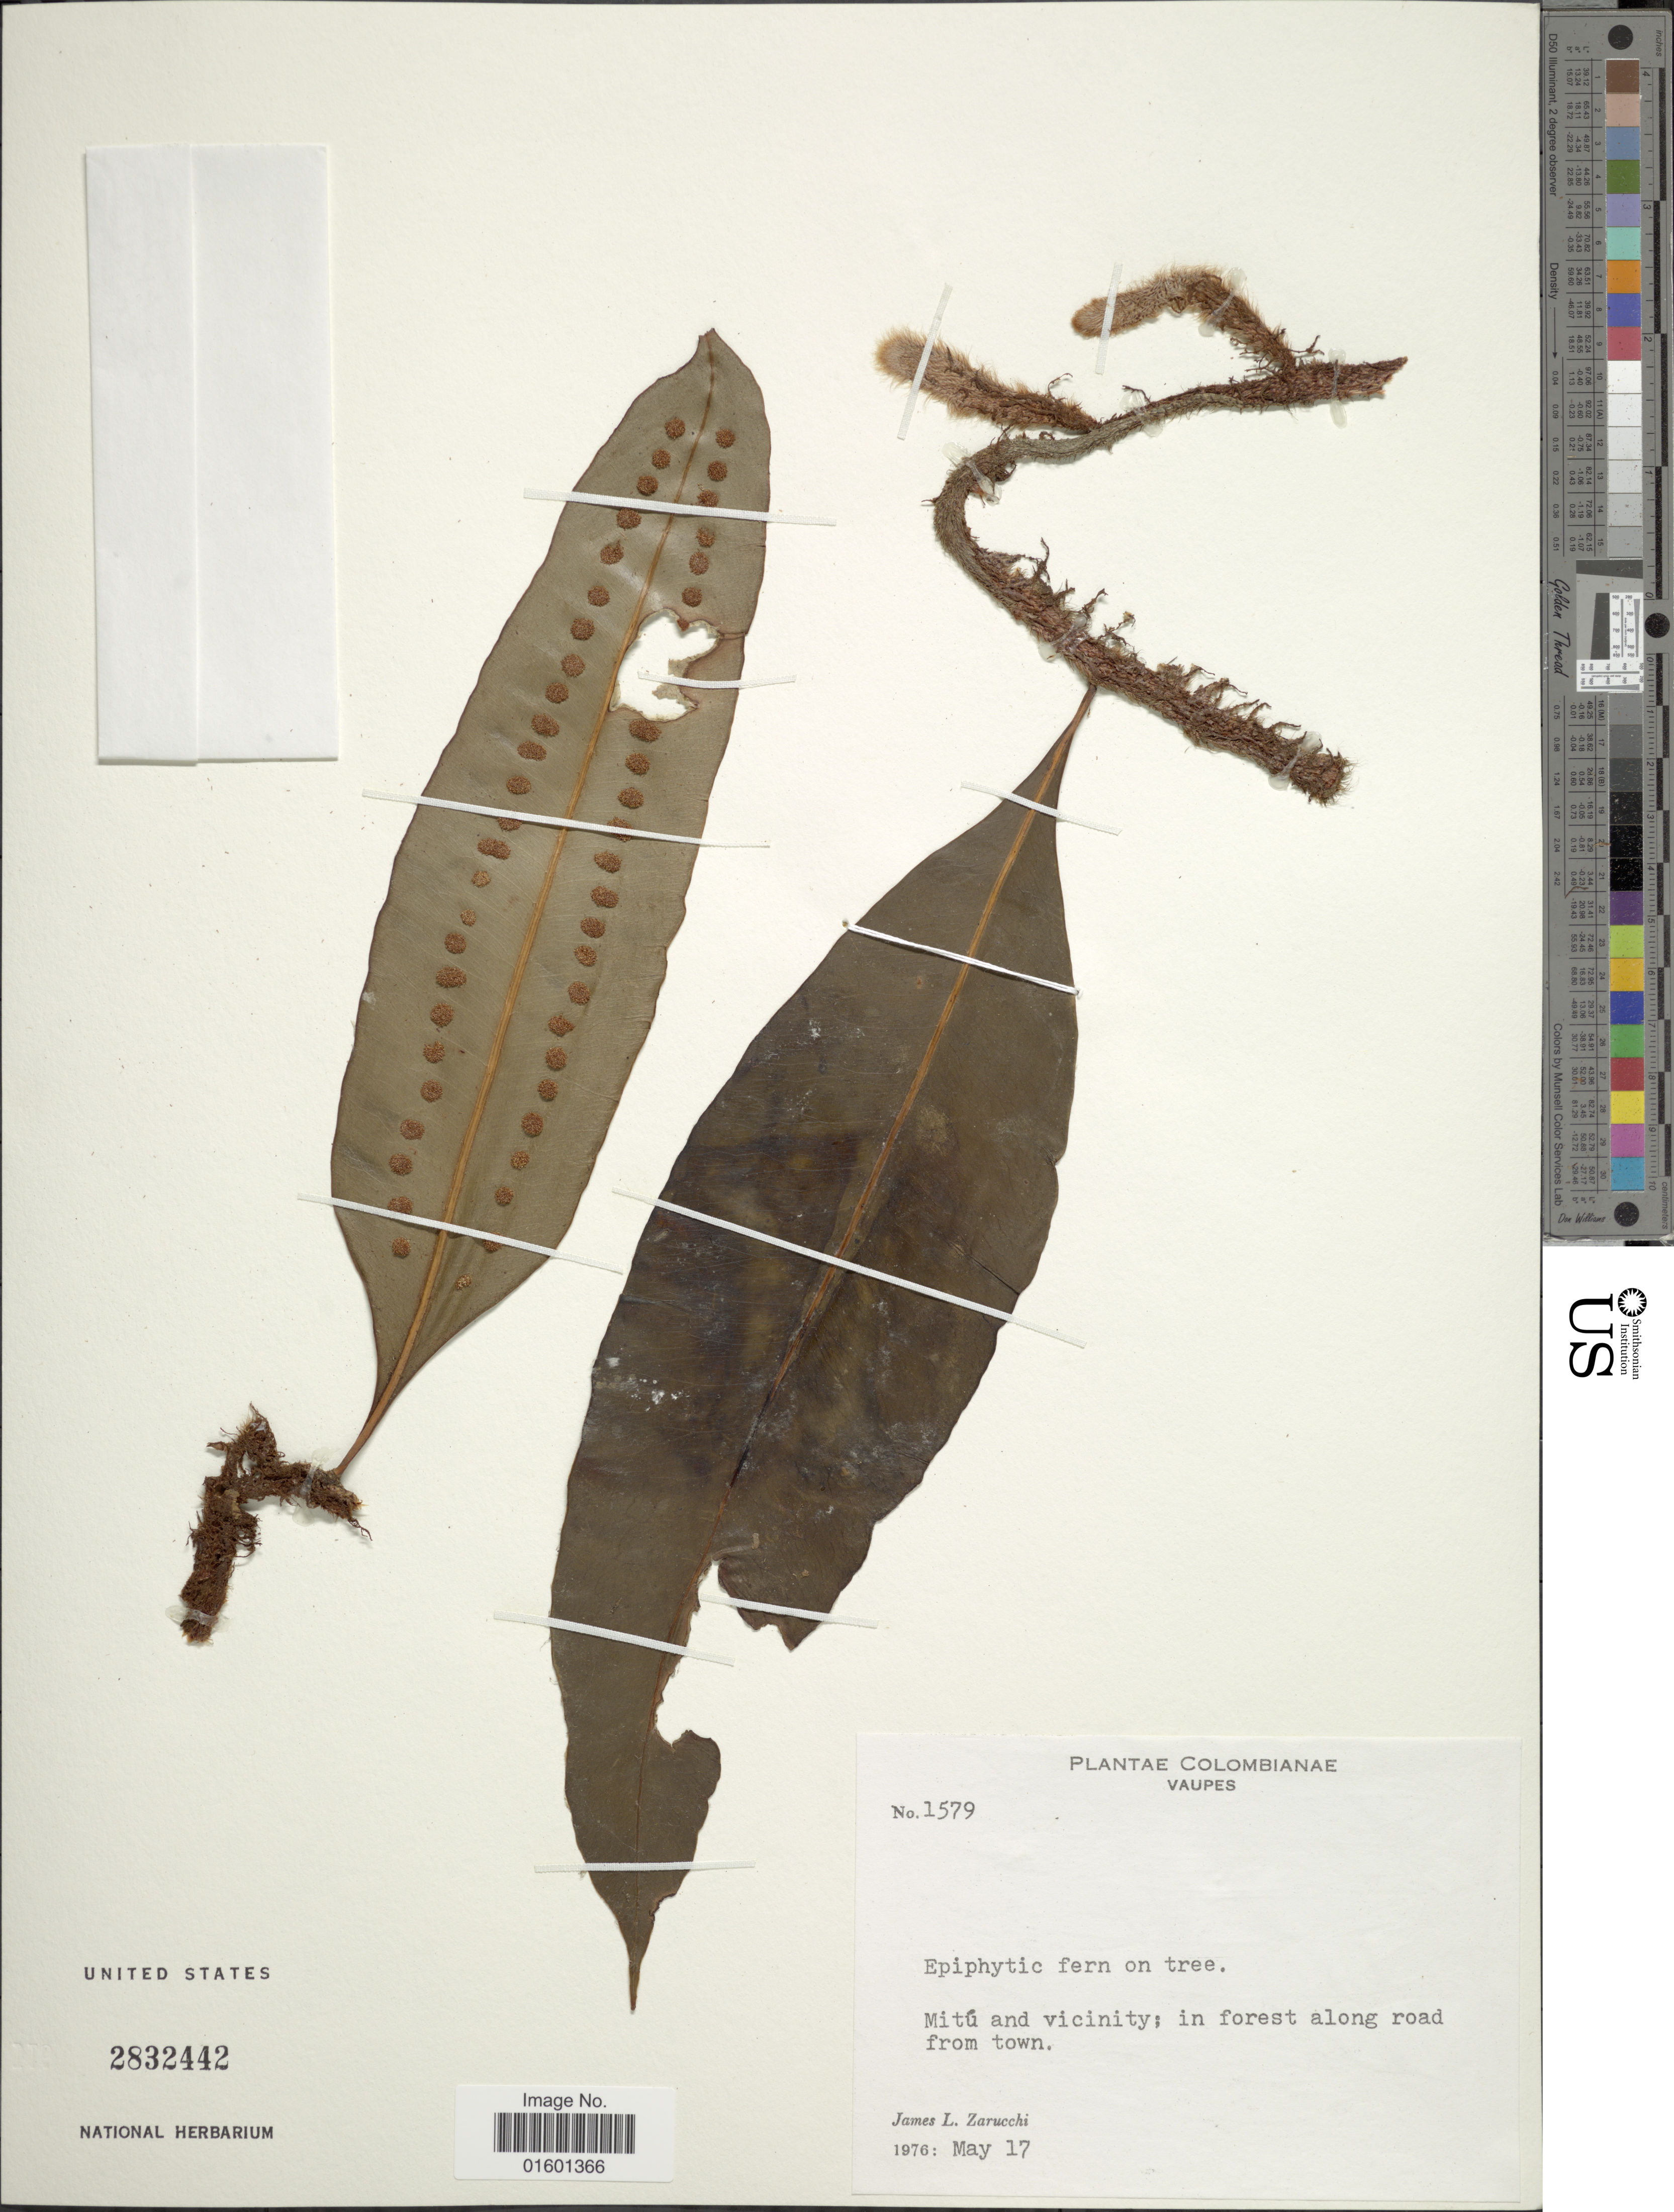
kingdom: Plantae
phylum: Tracheophyta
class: Polypodiopsida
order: Polypodiales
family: Polypodiaceae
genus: Microgramma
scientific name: Microgramma megalophylla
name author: (Desv.) de la Sota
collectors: J. L. Zarucchi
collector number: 1579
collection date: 1976-05-17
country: Colombia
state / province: Vaupés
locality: Mitu and vicinity: in forest along road from town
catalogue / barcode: US 2832442